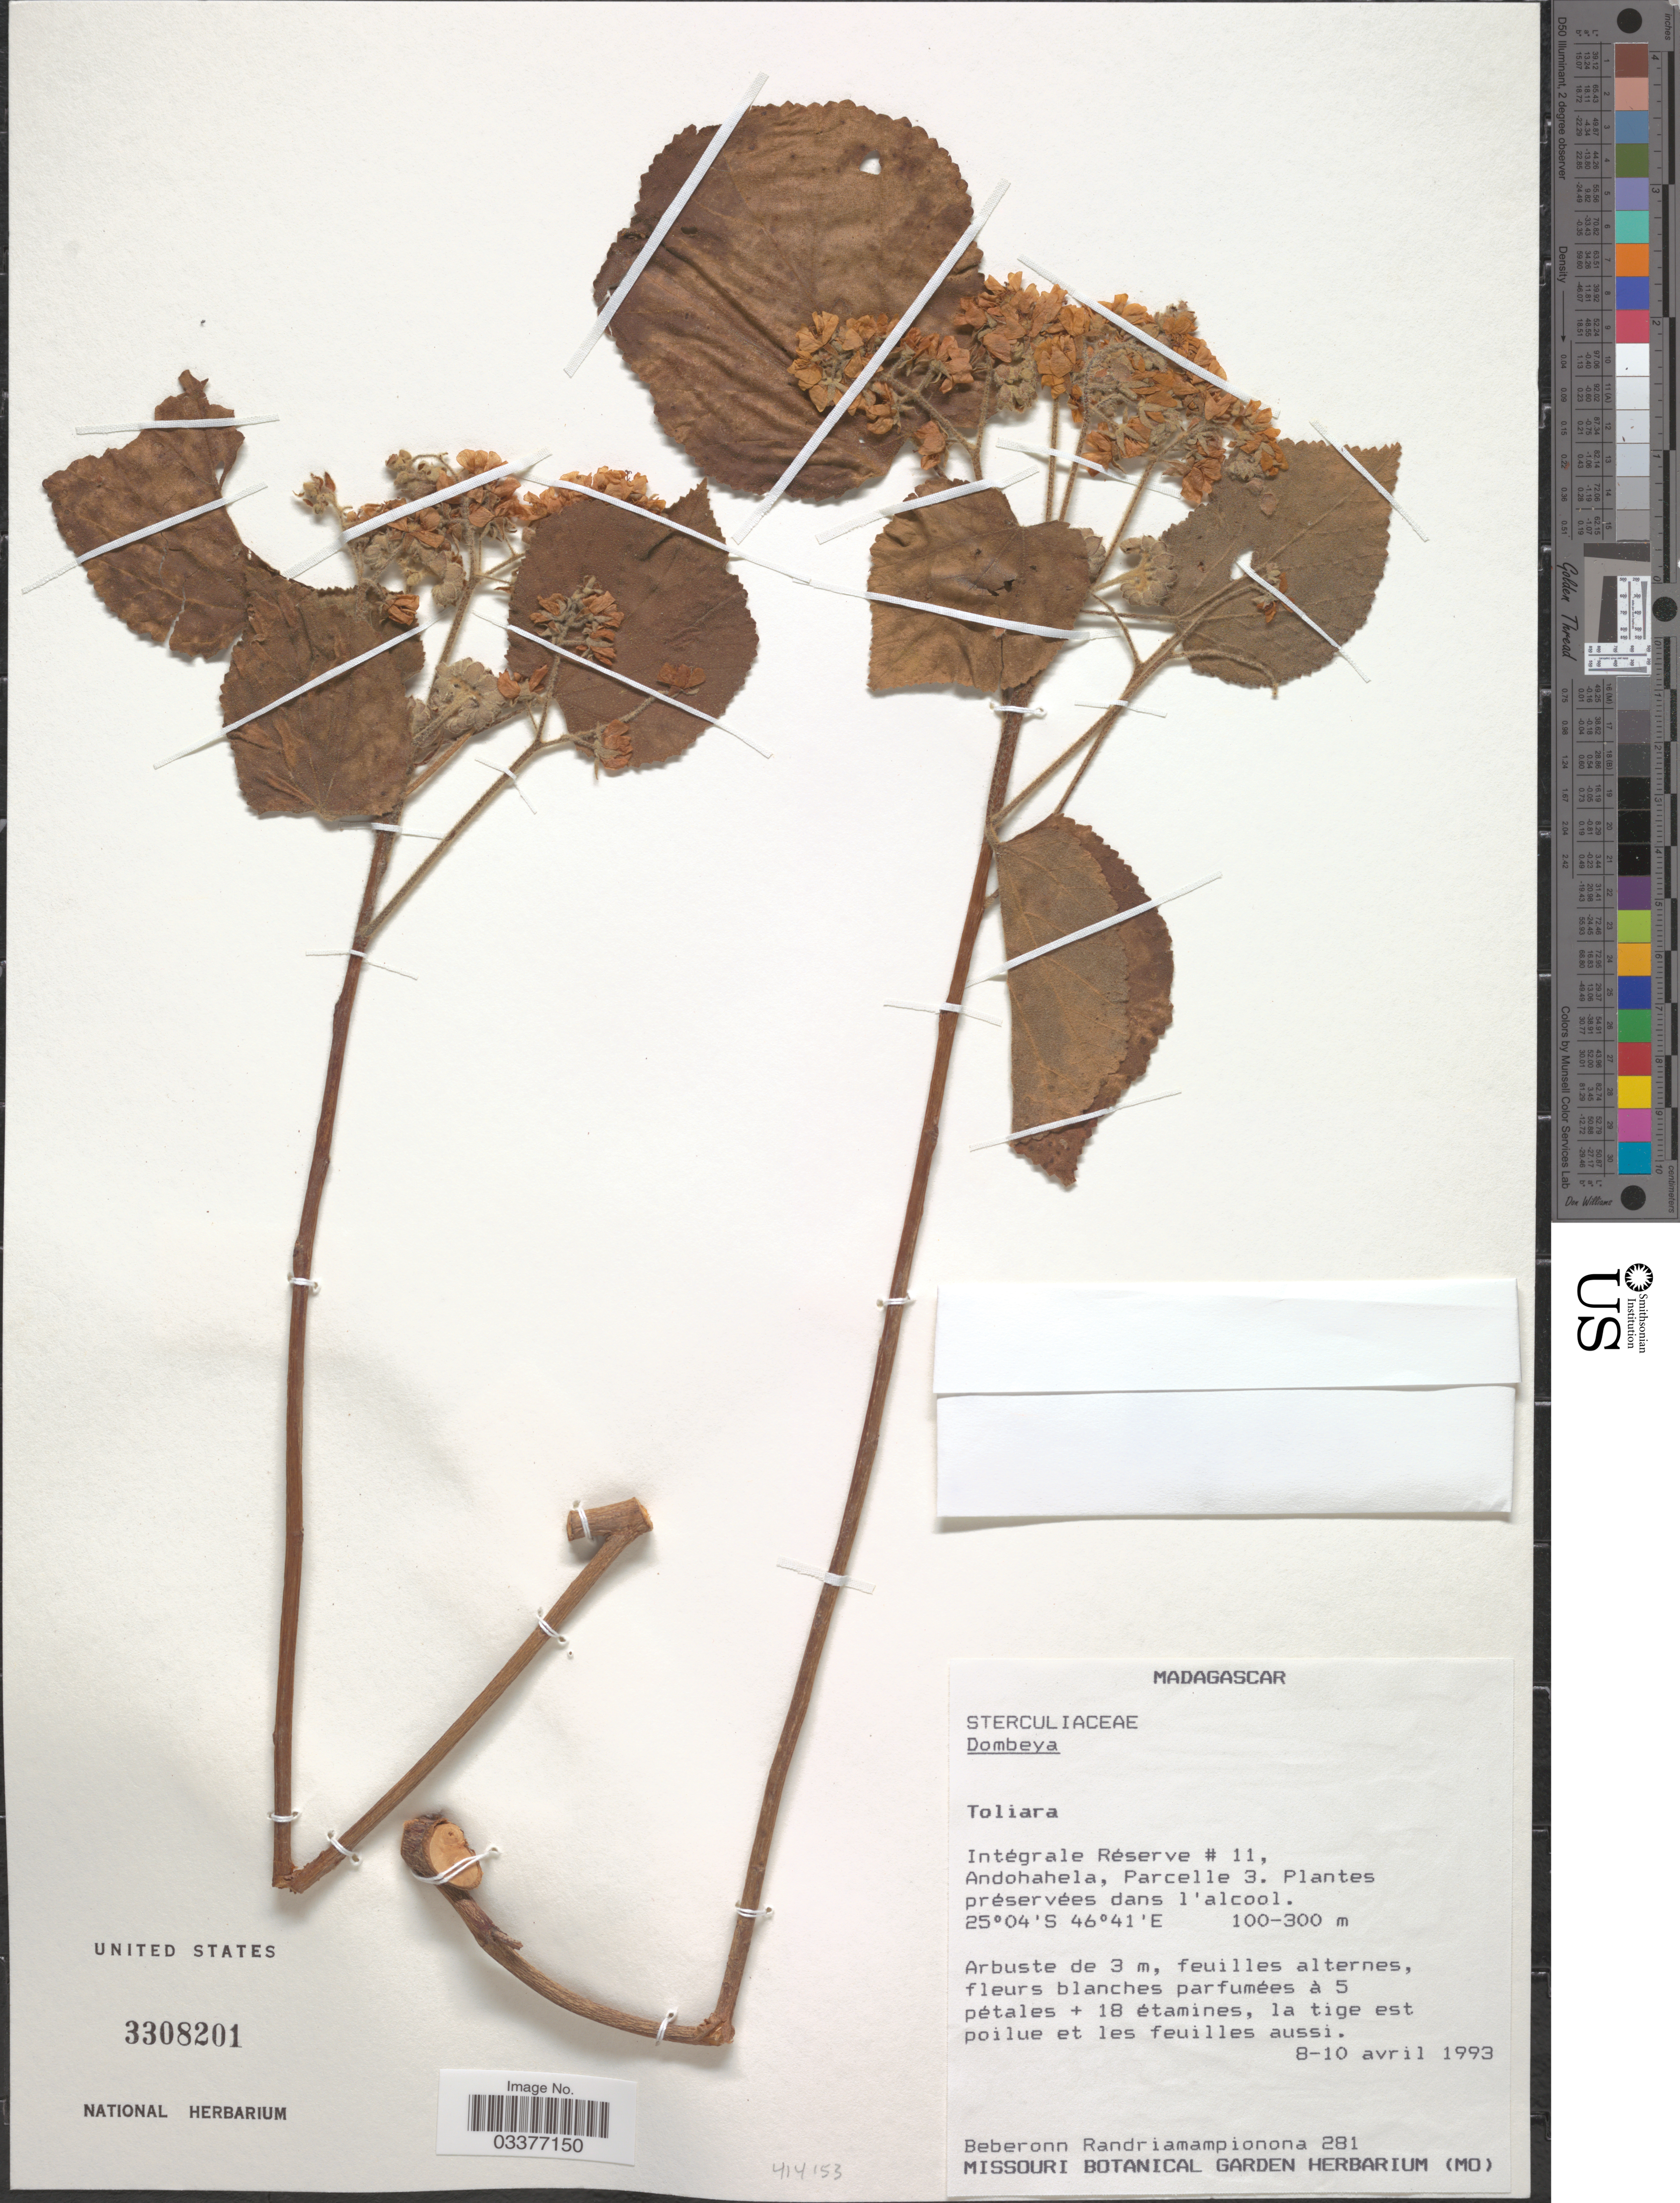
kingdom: Plantae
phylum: Tracheophyta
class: Magnoliopsida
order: Malvales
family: Malvaceae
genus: Dombeya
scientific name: Dombeya greveana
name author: Baill.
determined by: Jourdain-Fievet, L.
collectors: B. Randriamampionona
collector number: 281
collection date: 1993-04-08/1993-04-10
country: Madagascar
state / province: Anosy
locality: Intégrale Réserve # 11, Andohahela, Parcelle 3.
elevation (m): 100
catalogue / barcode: US 3308201